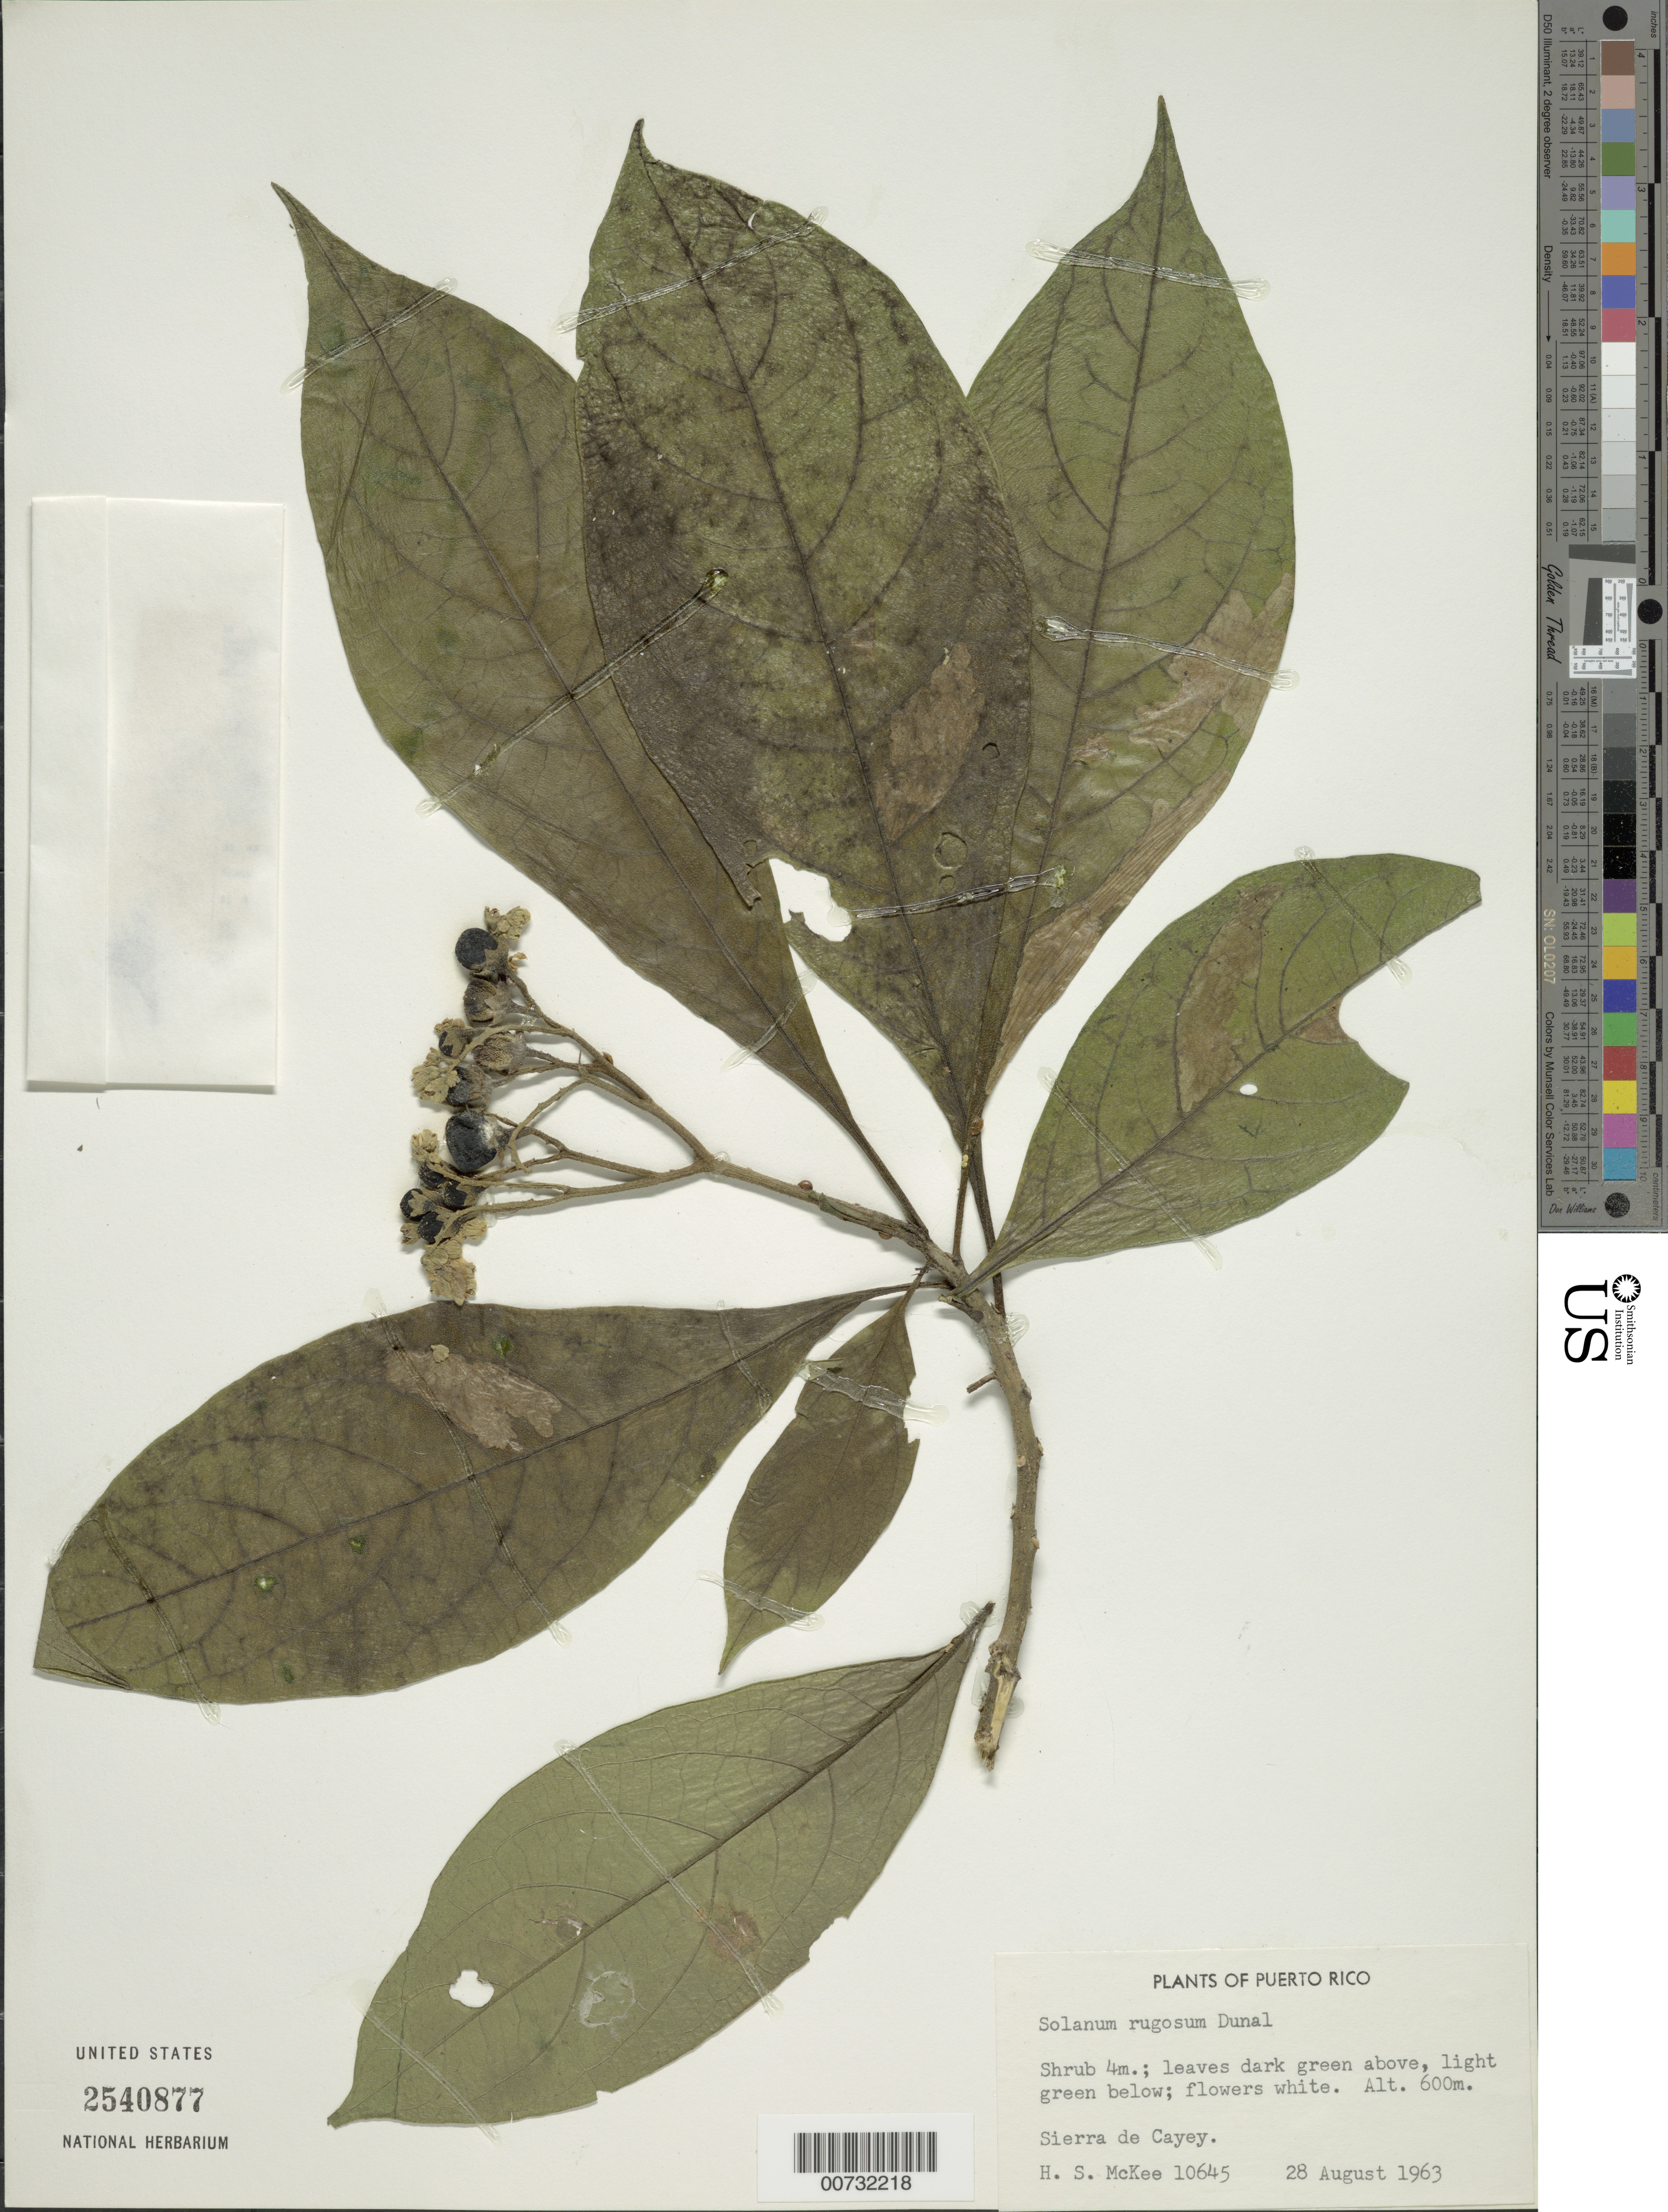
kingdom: Plantae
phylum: Tracheophyta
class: Magnoliopsida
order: Solanales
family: Solanaceae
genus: Solanum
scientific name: Solanum rugosum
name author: Dunal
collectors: H. S. McKee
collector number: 10645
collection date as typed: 28 Aug 1963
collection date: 1963-08-28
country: Puerto Rico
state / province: Cayey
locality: Sierra de Cayey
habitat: Sierra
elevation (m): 600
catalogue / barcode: US 2540877